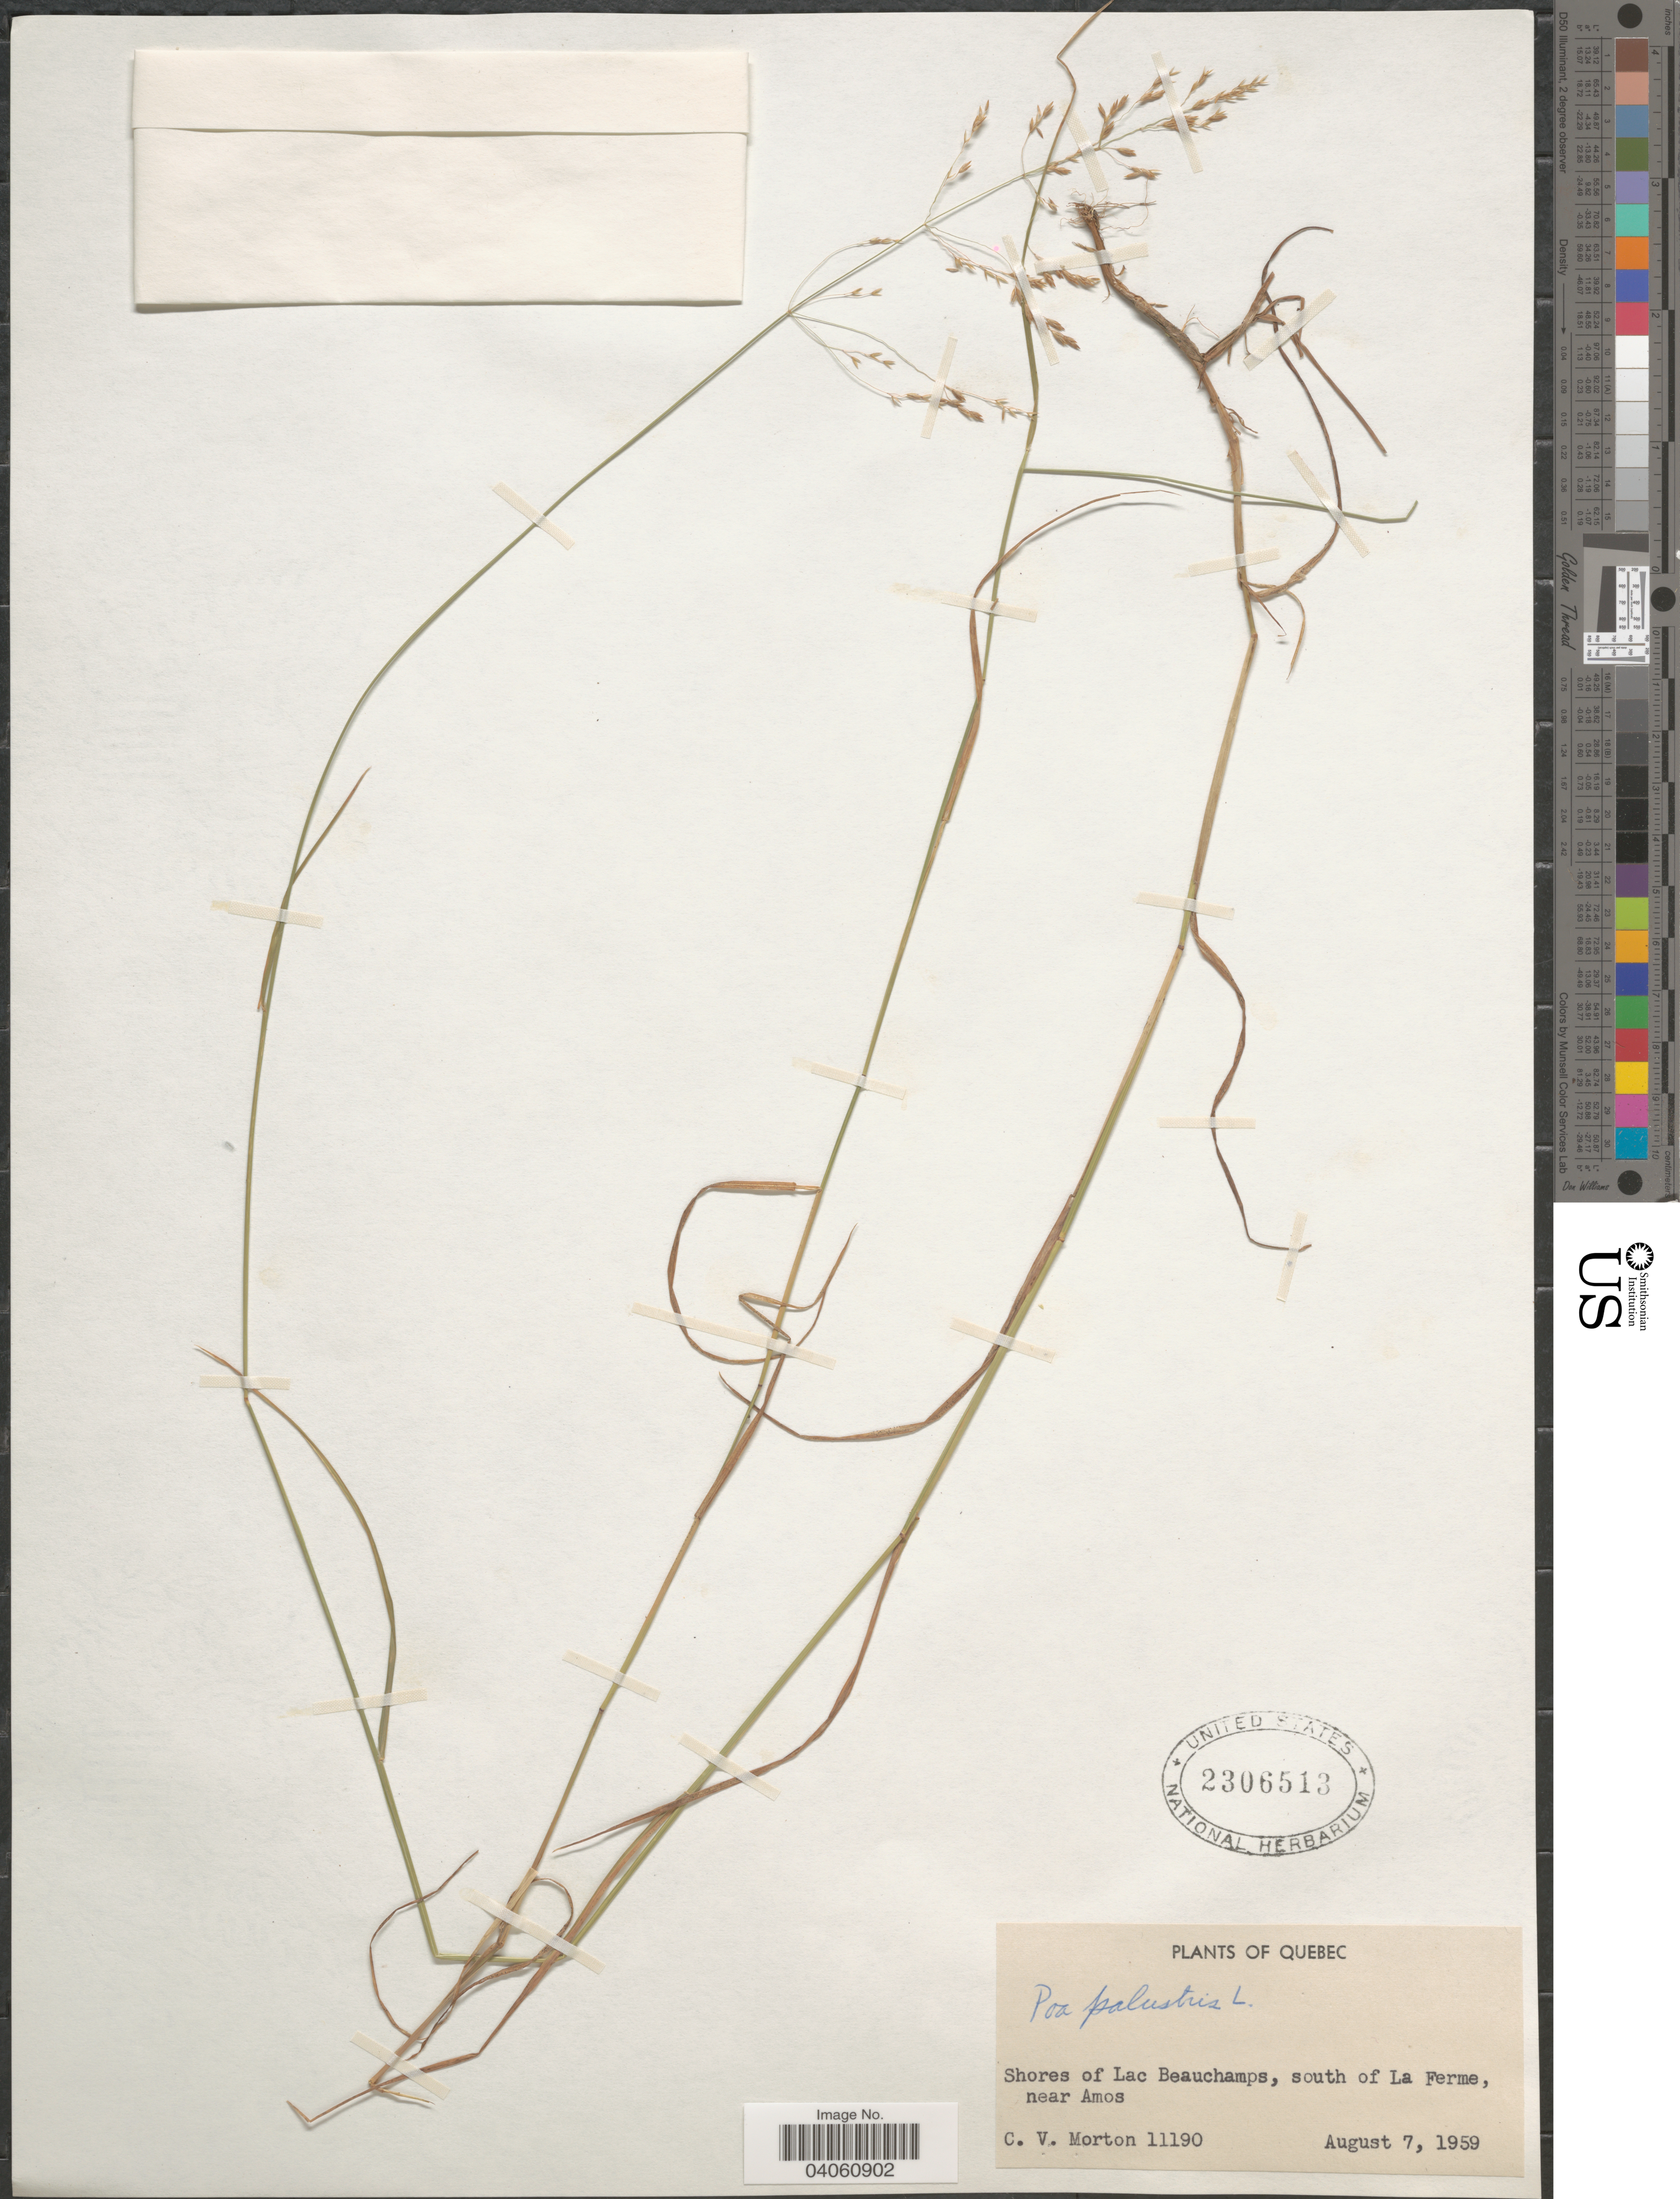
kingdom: Plantae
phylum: Tracheophyta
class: Liliopsida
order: Poales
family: Poaceae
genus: Poa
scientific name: Poa palustris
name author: L.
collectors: C. V. Morton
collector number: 11190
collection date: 1959-08-07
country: Canada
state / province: Quebec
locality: Shores of Lac Beauchamps, south of La Ferme, near Amos.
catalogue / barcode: US 2306513